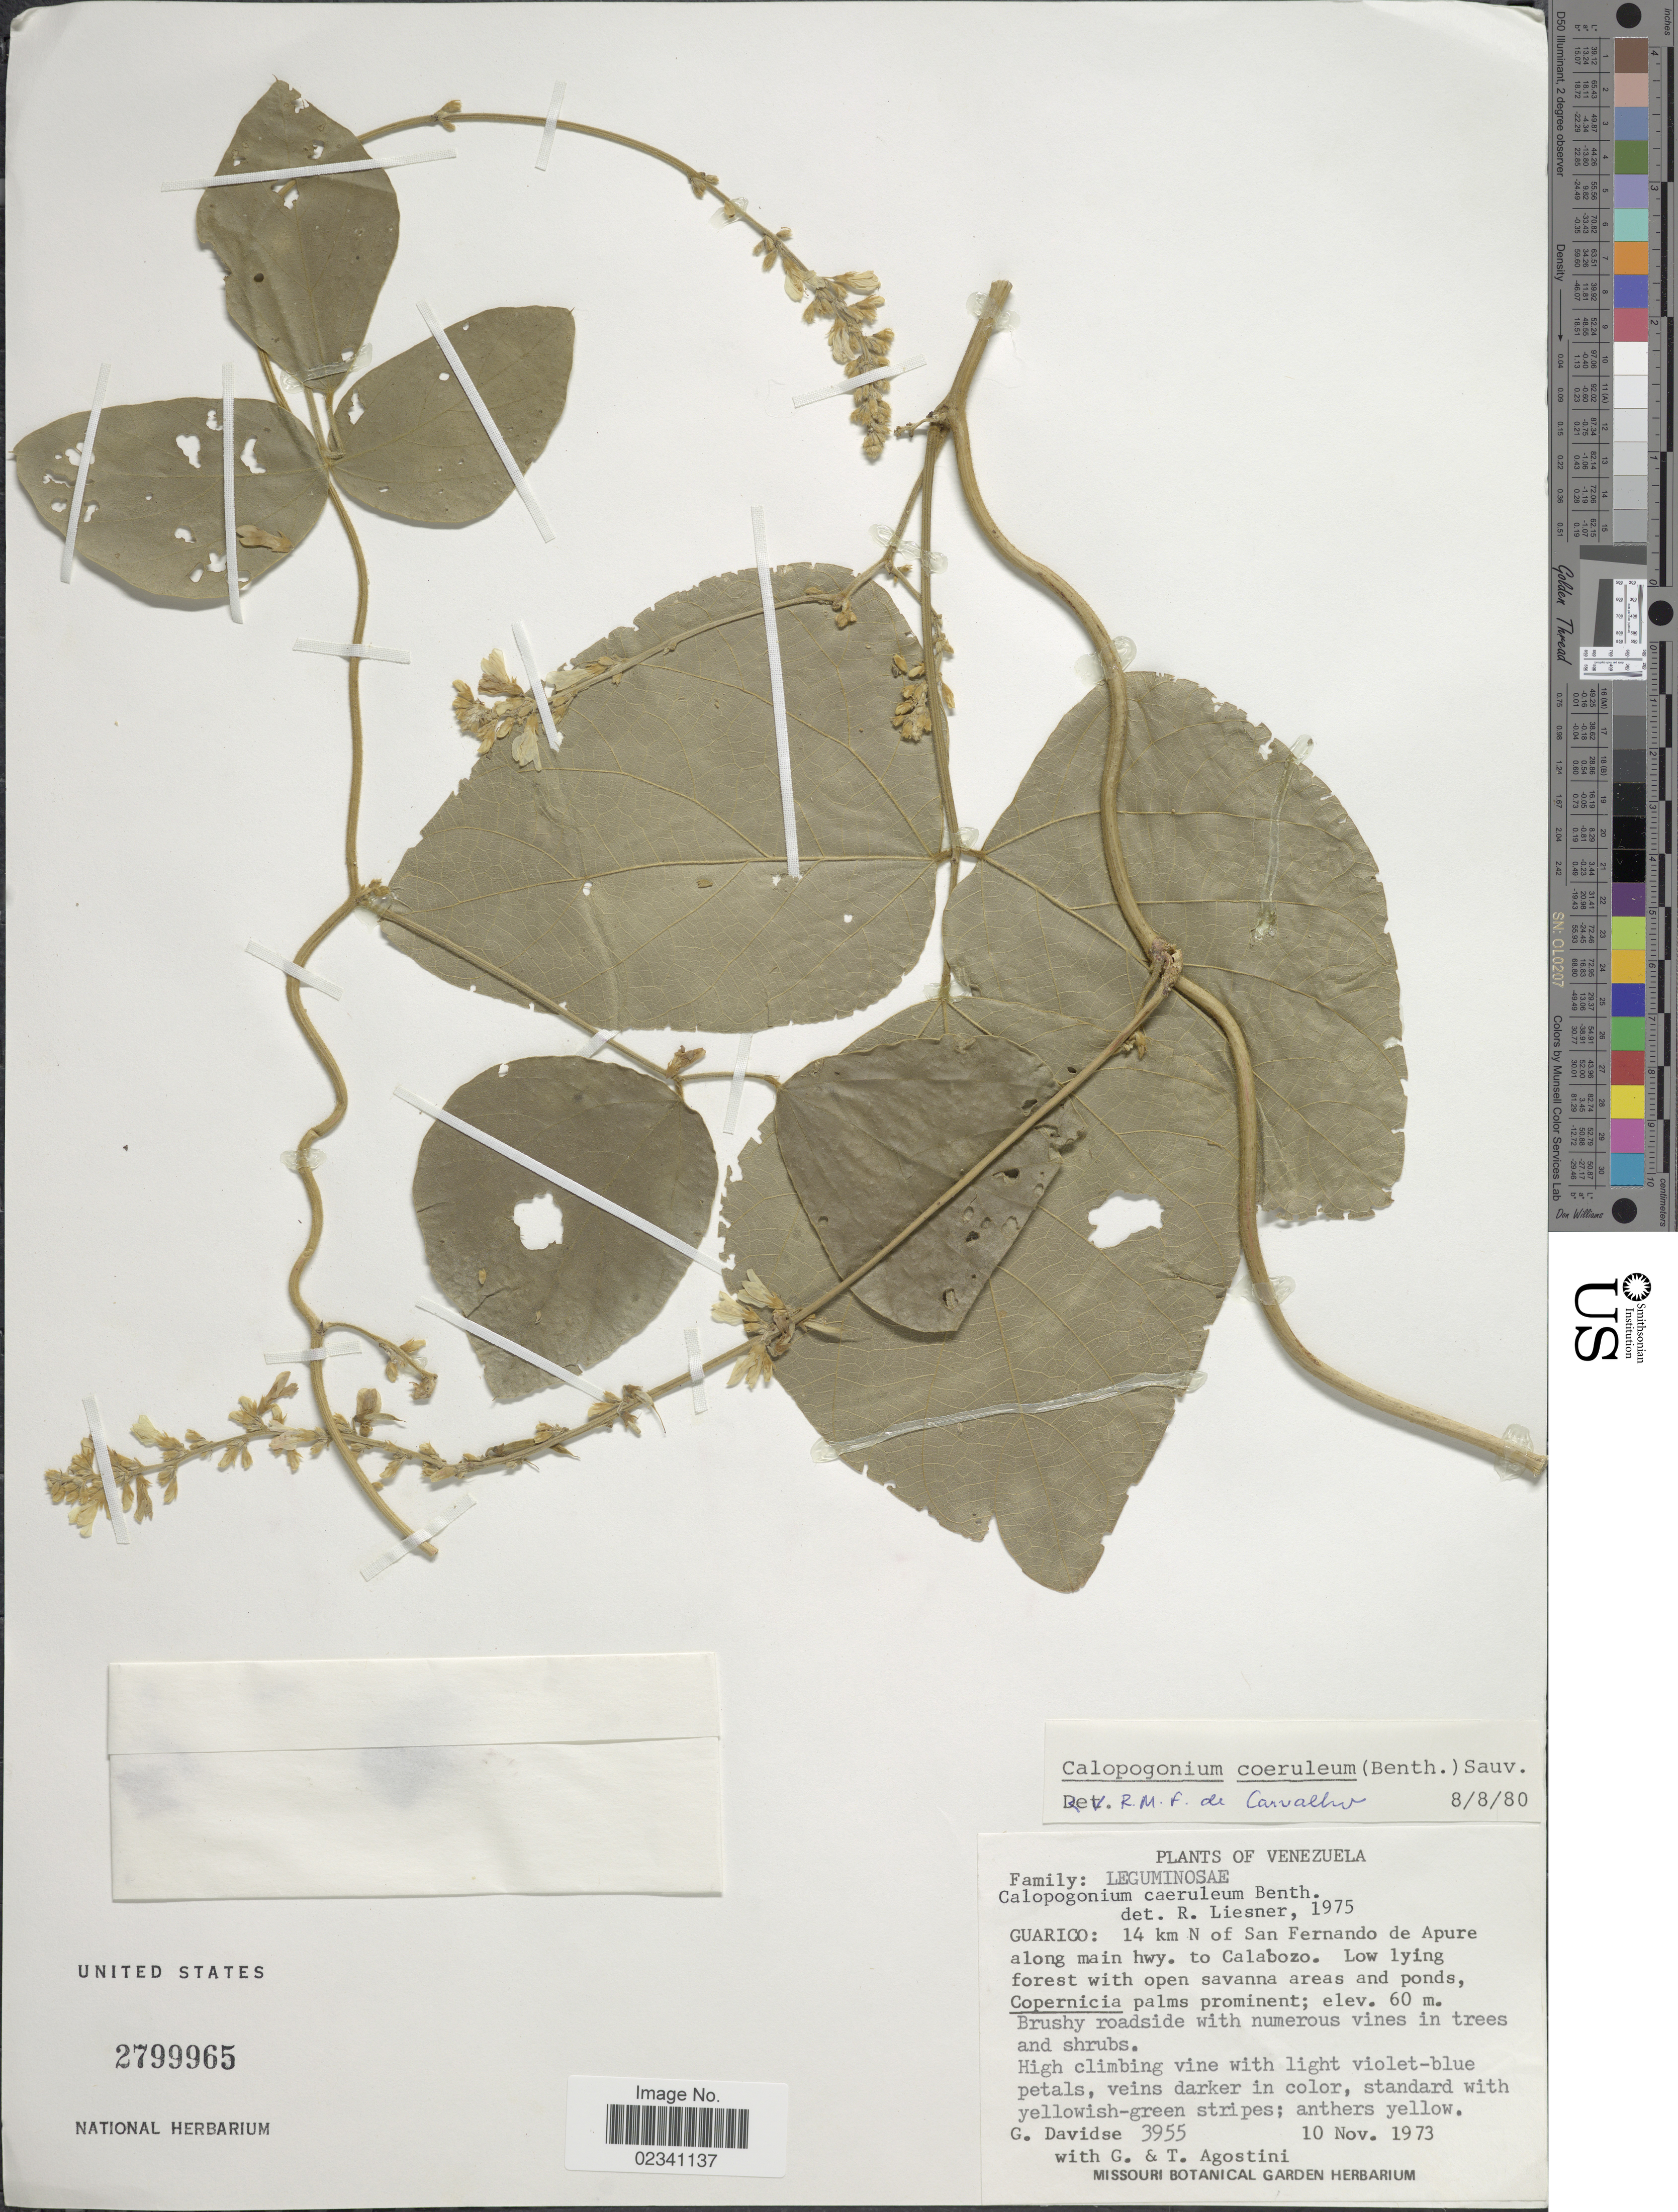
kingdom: Plantae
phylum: Tracheophyta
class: Magnoliopsida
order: Fabales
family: Fabaceae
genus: Calopogonium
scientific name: Calopogonium caeruleum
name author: (Benth.) C. Wright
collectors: G. Davidse, G. Agostini & T. Agostini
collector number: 3955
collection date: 1973-11-10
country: Venezuela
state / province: Guárico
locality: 14 km N of San Fernando de Apure along main hwy. to Calabozo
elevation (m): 60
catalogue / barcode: US 2799965